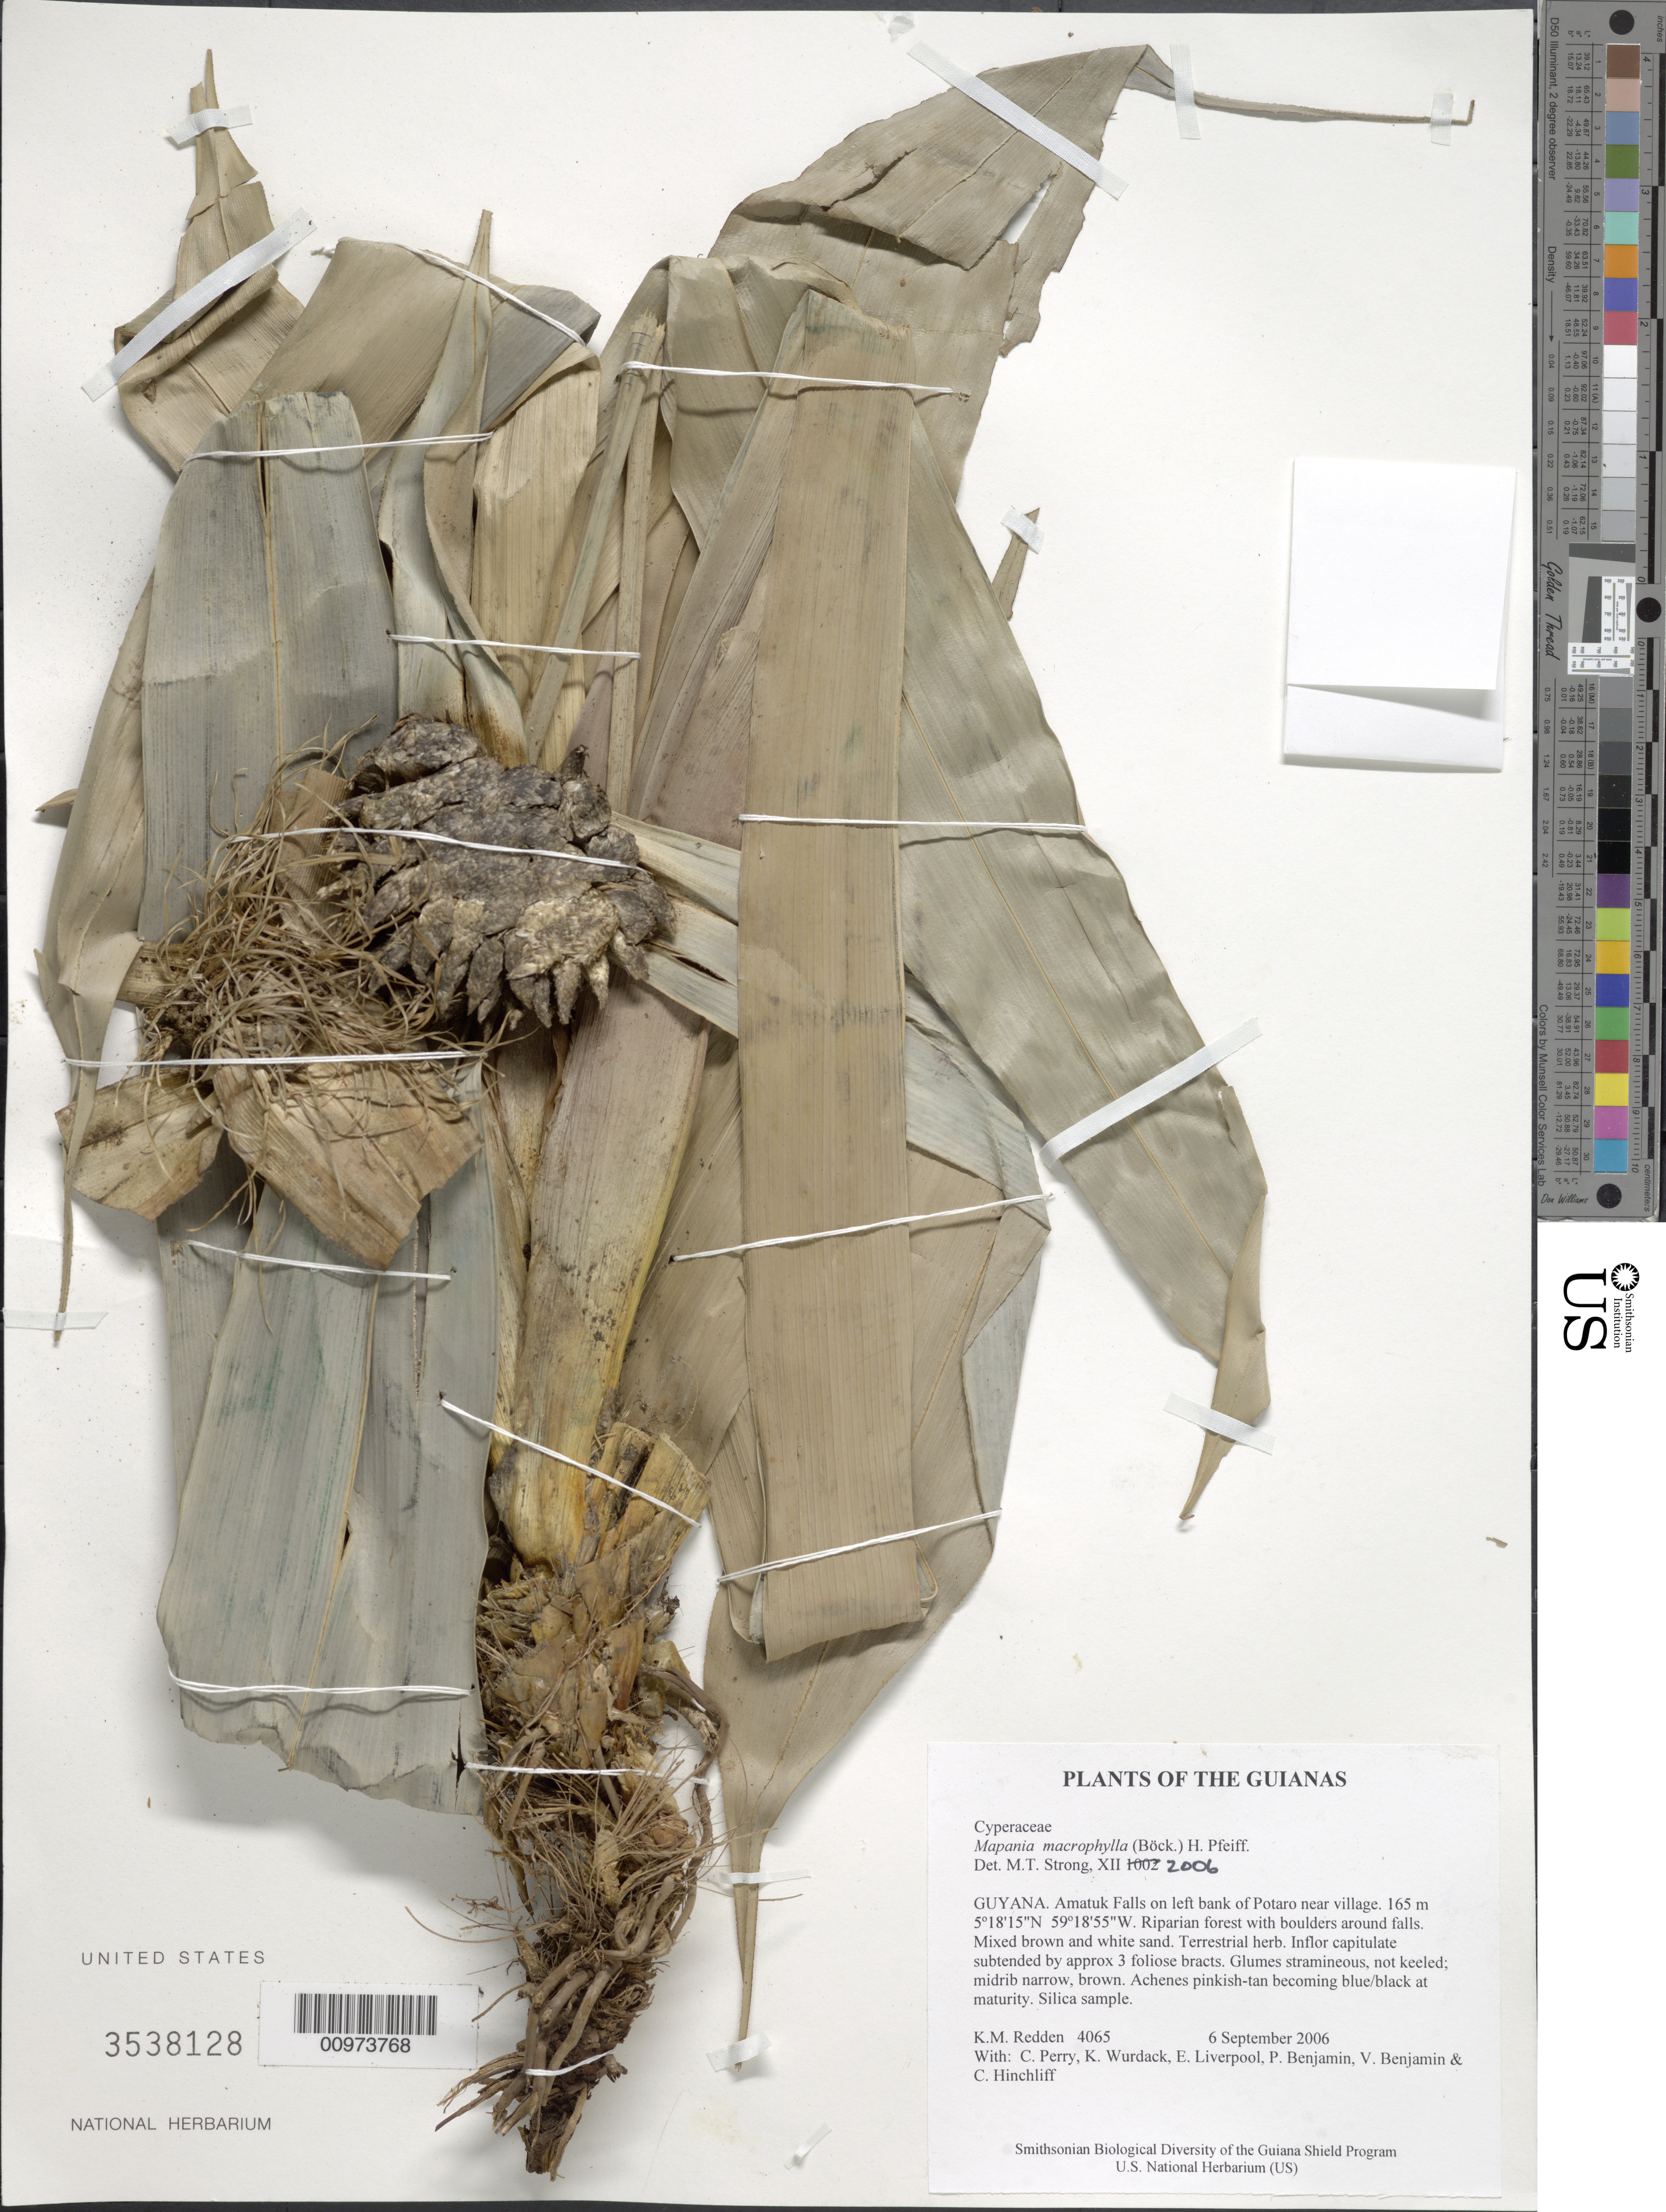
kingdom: Plantae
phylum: Tracheophyta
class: Liliopsida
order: Poales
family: Cyperaceae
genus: Mapania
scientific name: Mapania macrophylla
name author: (Boeckeler) H. Pfeiff.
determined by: Strong, M. T., (US), Smithsonian Institution - National Museum of Natural History (UNITED STATES)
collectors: K. M. Redden, C. Perry, K. Wurdack, E. Liverpool, P. Benjamin, V. Benjamin & C. E. Hinchliff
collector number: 4065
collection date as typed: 6 September 2006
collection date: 2006-09-06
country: Guyana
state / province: Potaro-Siparuni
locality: Amatuk Falls on left bank of Potaro near village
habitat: Riparian forest with boulders around falls. Mixed brown and white sand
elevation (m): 165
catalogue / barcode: US 3538128